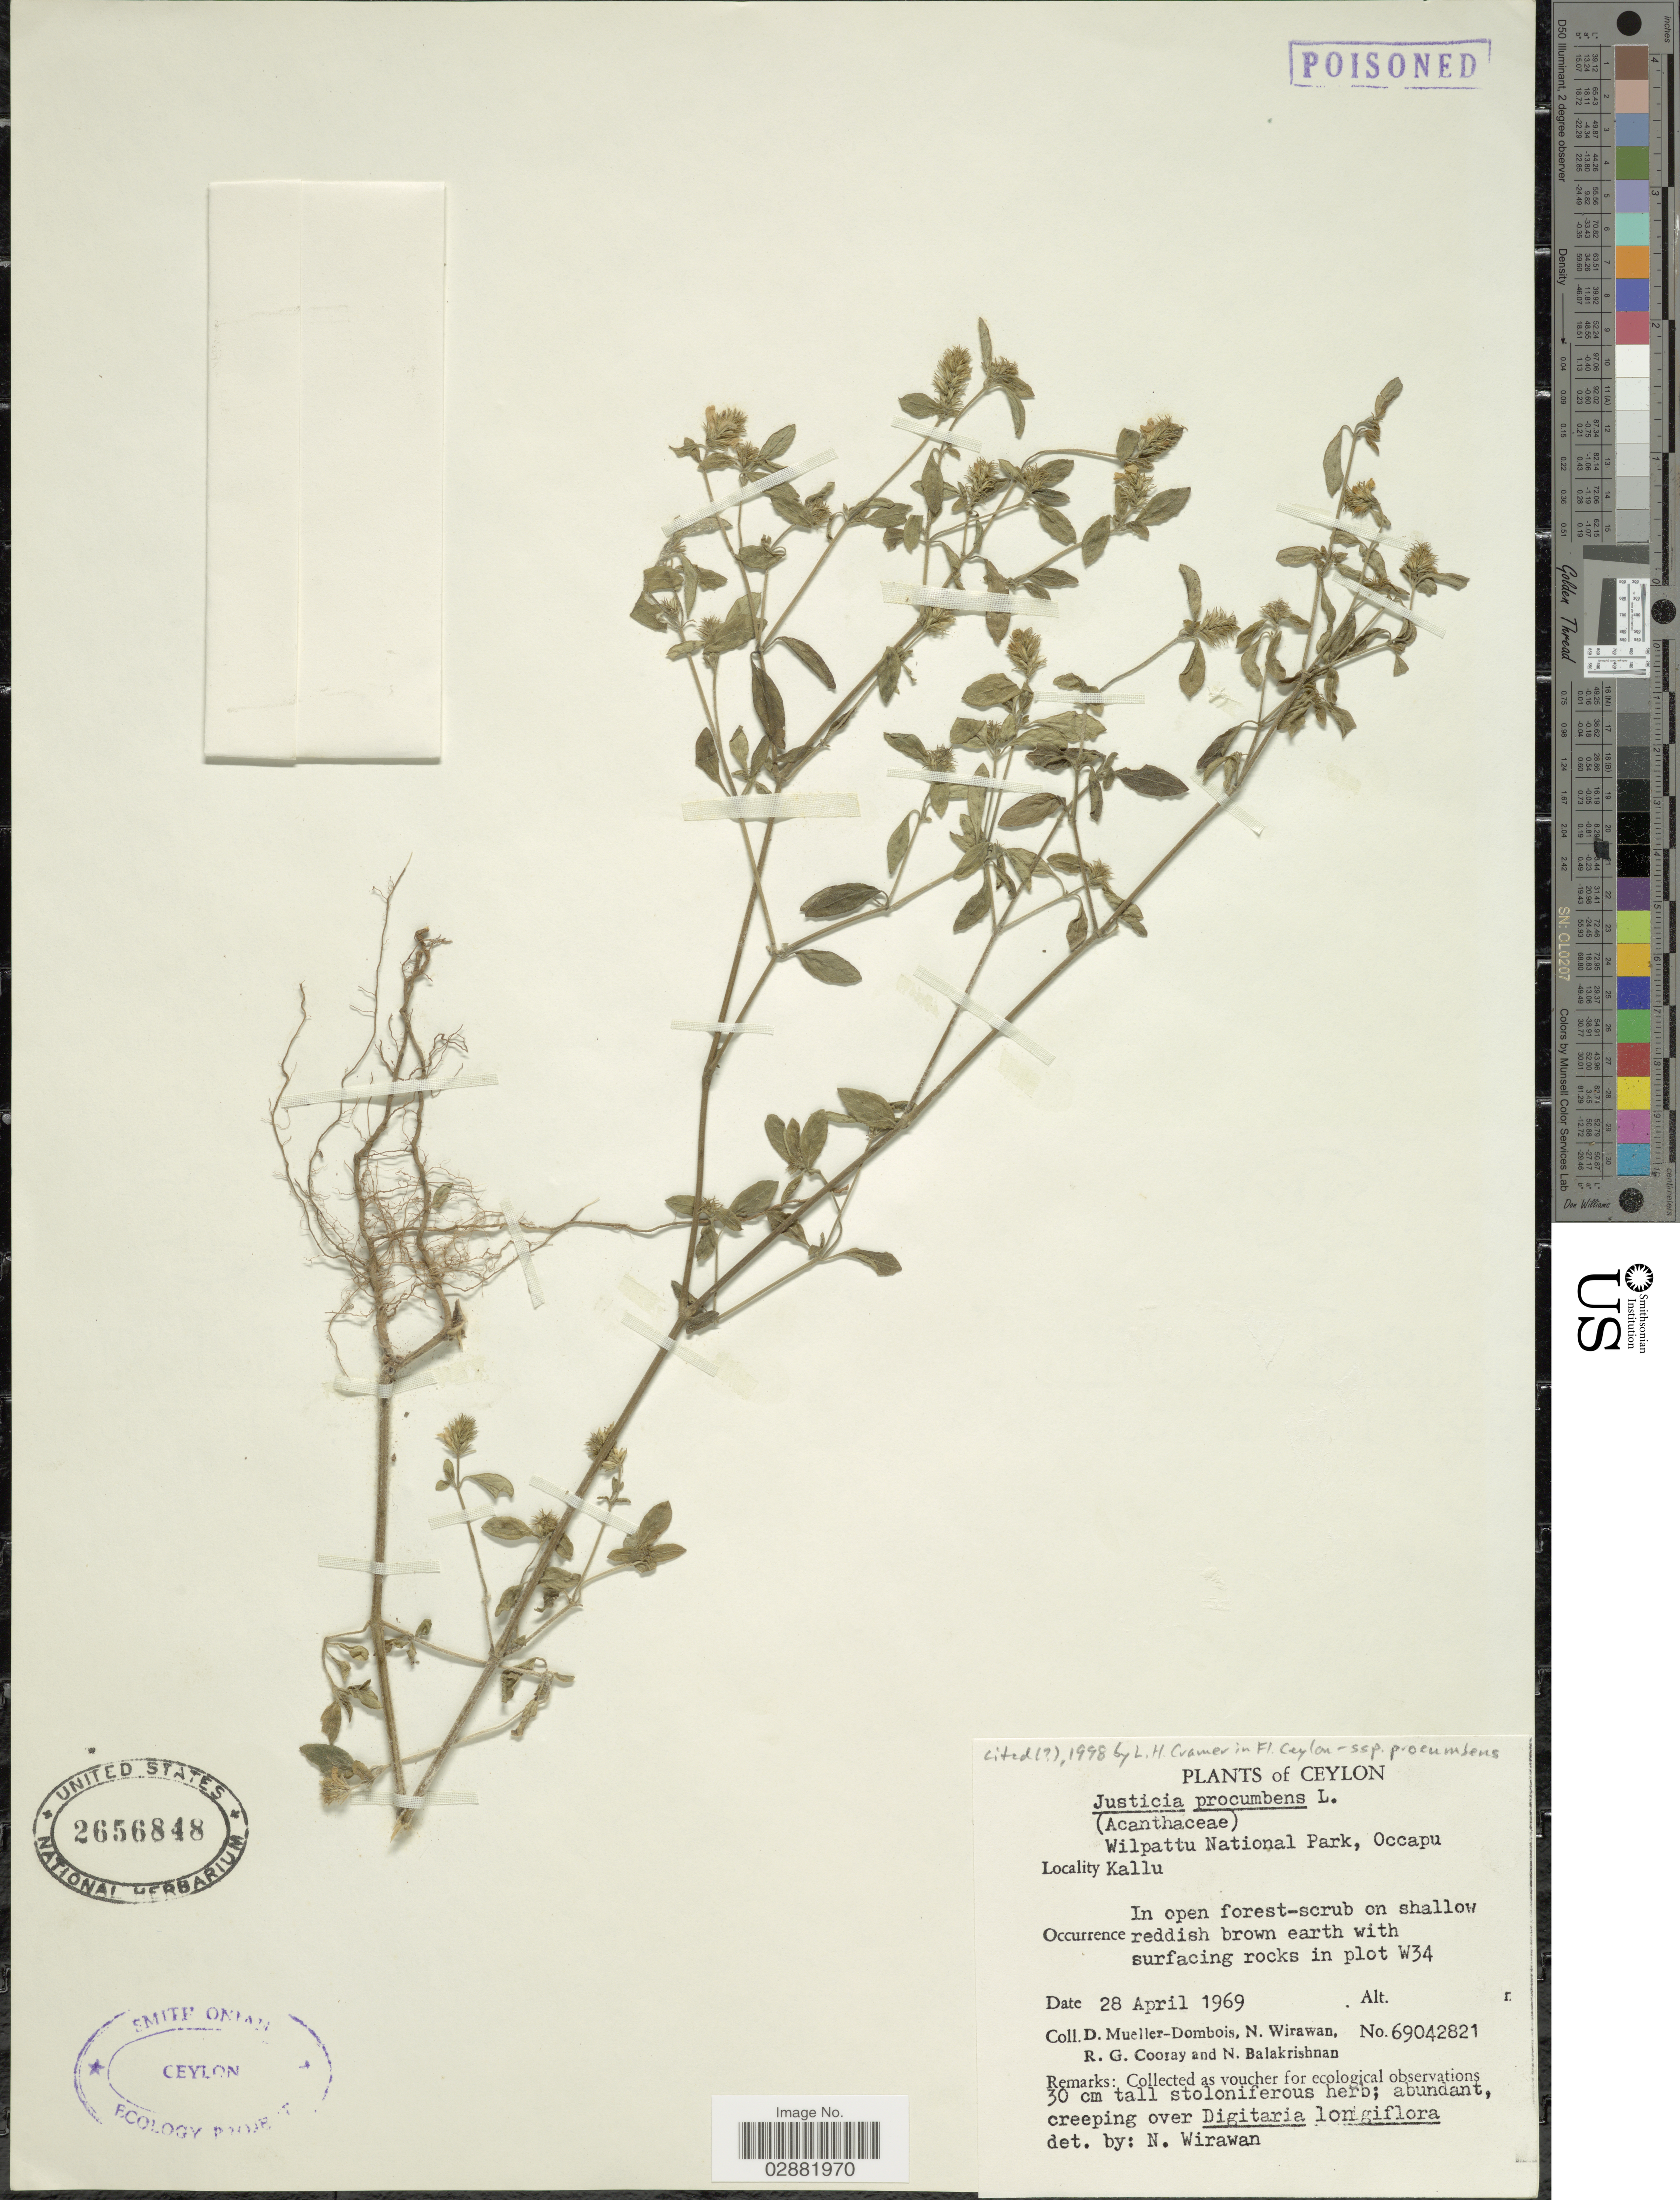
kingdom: Plantae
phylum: Tracheophyta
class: Magnoliopsida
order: Lamiales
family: Acanthaceae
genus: Justicia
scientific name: Justicia procumbens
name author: L.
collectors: D. Mueller-Dombois, N. Wirawan, R. Cooray & N. Balakrishnan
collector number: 69042821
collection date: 1969-04-28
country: Sri Lanka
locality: Ceylon, Wilpattu National Park, Occapu Kallu.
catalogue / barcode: US 2656848